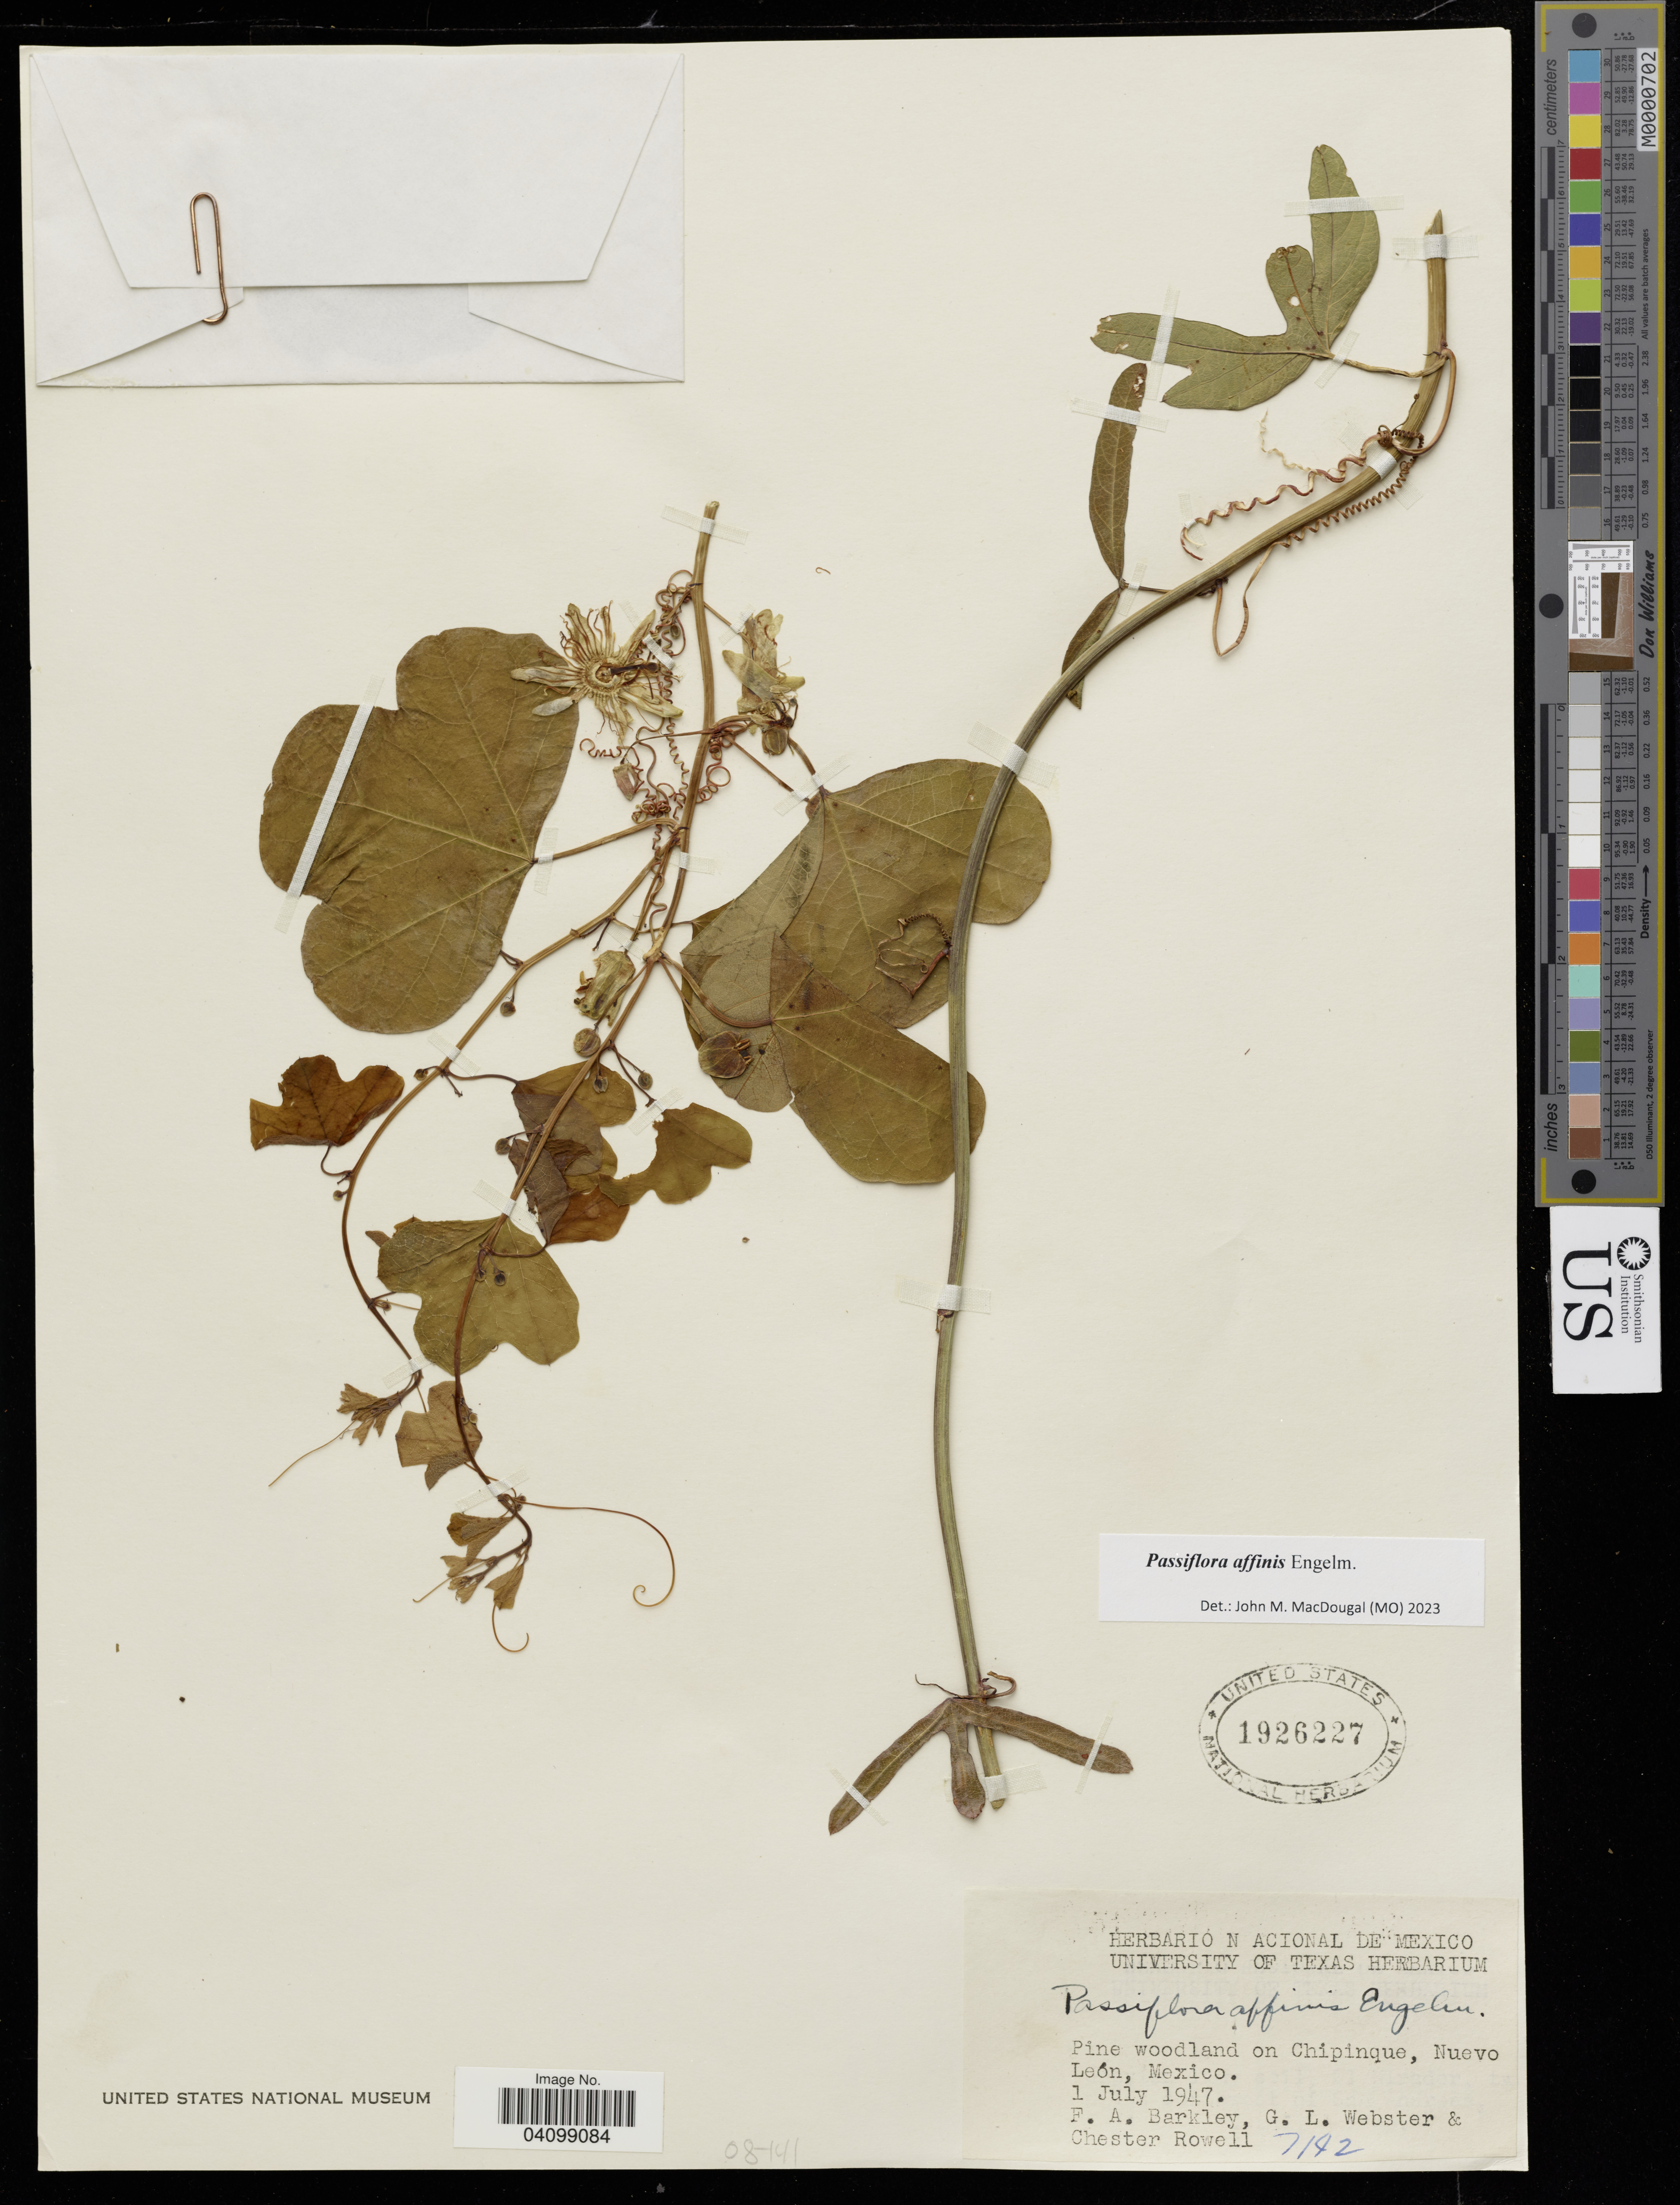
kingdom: Plantae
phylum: Tracheophyta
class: Magnoliopsida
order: Malpighiales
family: Passifloraceae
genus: Passiflora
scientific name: Passiflora affinis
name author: Engelm. ex A. Gray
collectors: F. A. Barkley, G. L. Webster & C. M. Rowell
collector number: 7142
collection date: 1947-07-01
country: Mexico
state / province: Nuevo León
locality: On Chipinque.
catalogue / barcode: US 1926227